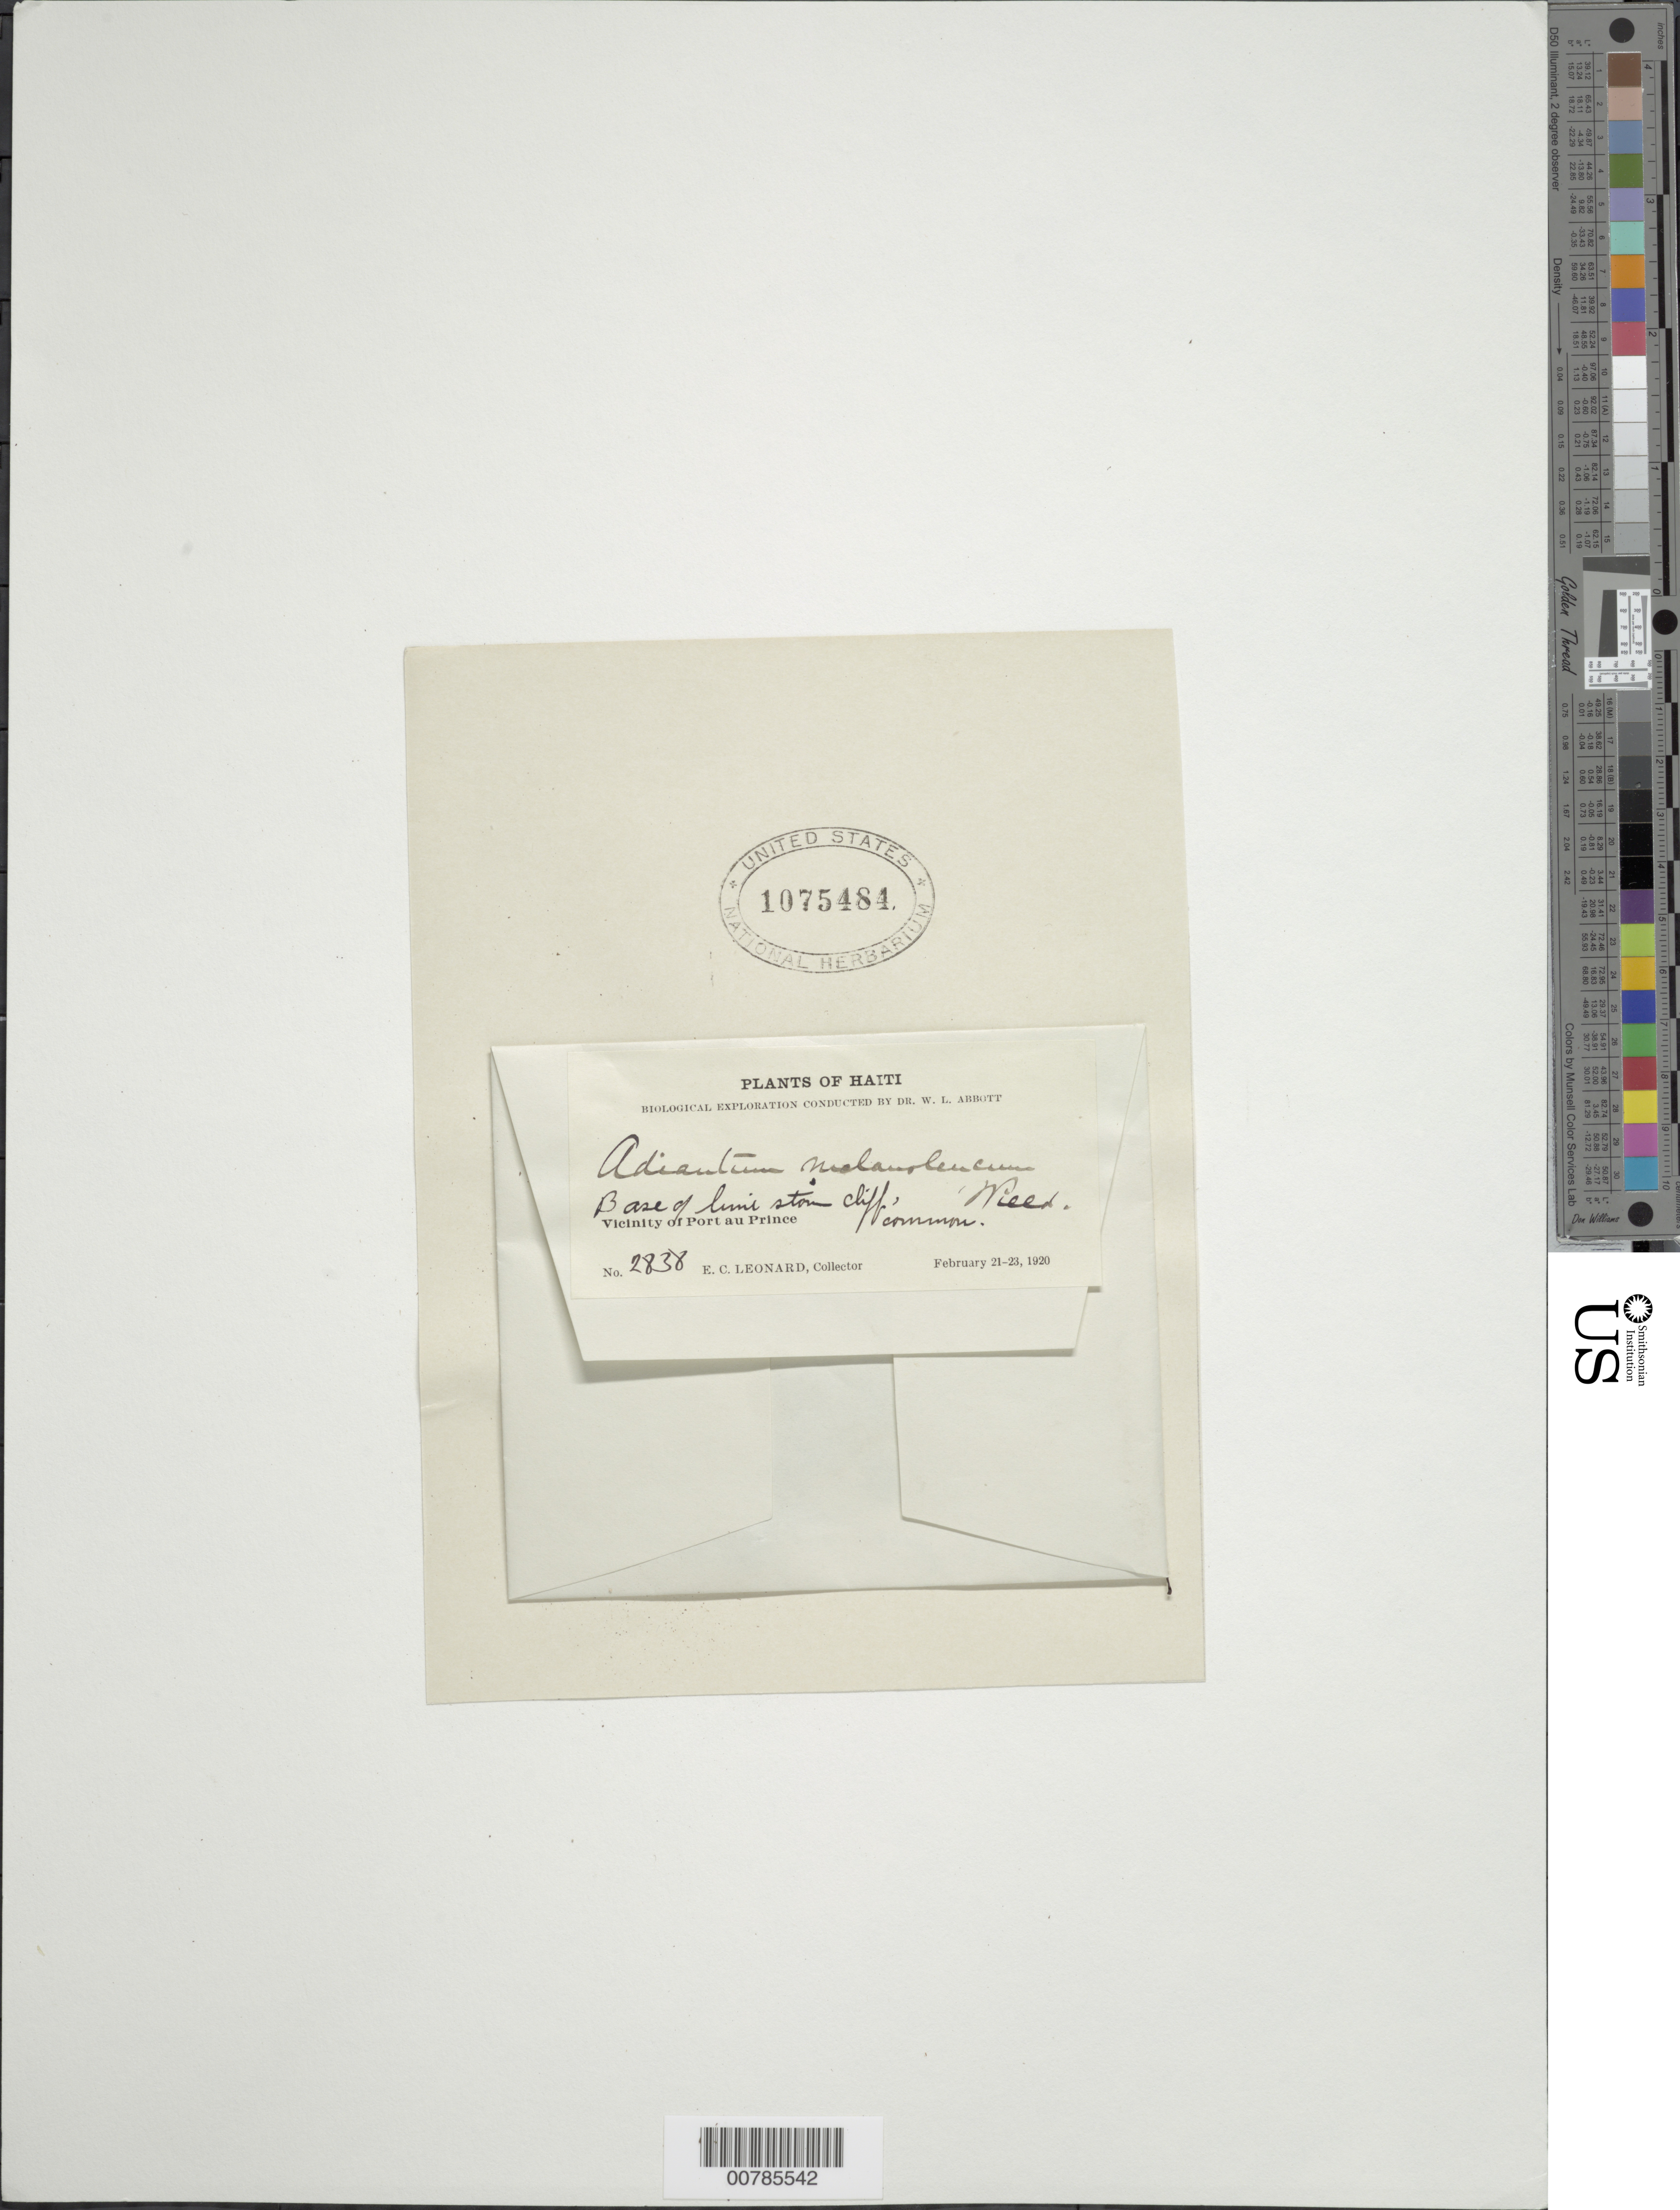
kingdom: Plantae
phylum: Tracheophyta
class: Polypodiopsida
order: Polypodiales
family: Pteridaceae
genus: Adiantum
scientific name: Adiantum melanoleucum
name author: Willd.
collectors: E. C. Leonard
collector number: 2838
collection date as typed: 21 Feb 1920 to 23 Feb 1920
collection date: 1920-02-21/1920-02-23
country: Haiti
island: Hispaniola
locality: Port au Prince, vicinity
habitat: Base of limestone cliff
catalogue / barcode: US 1075484